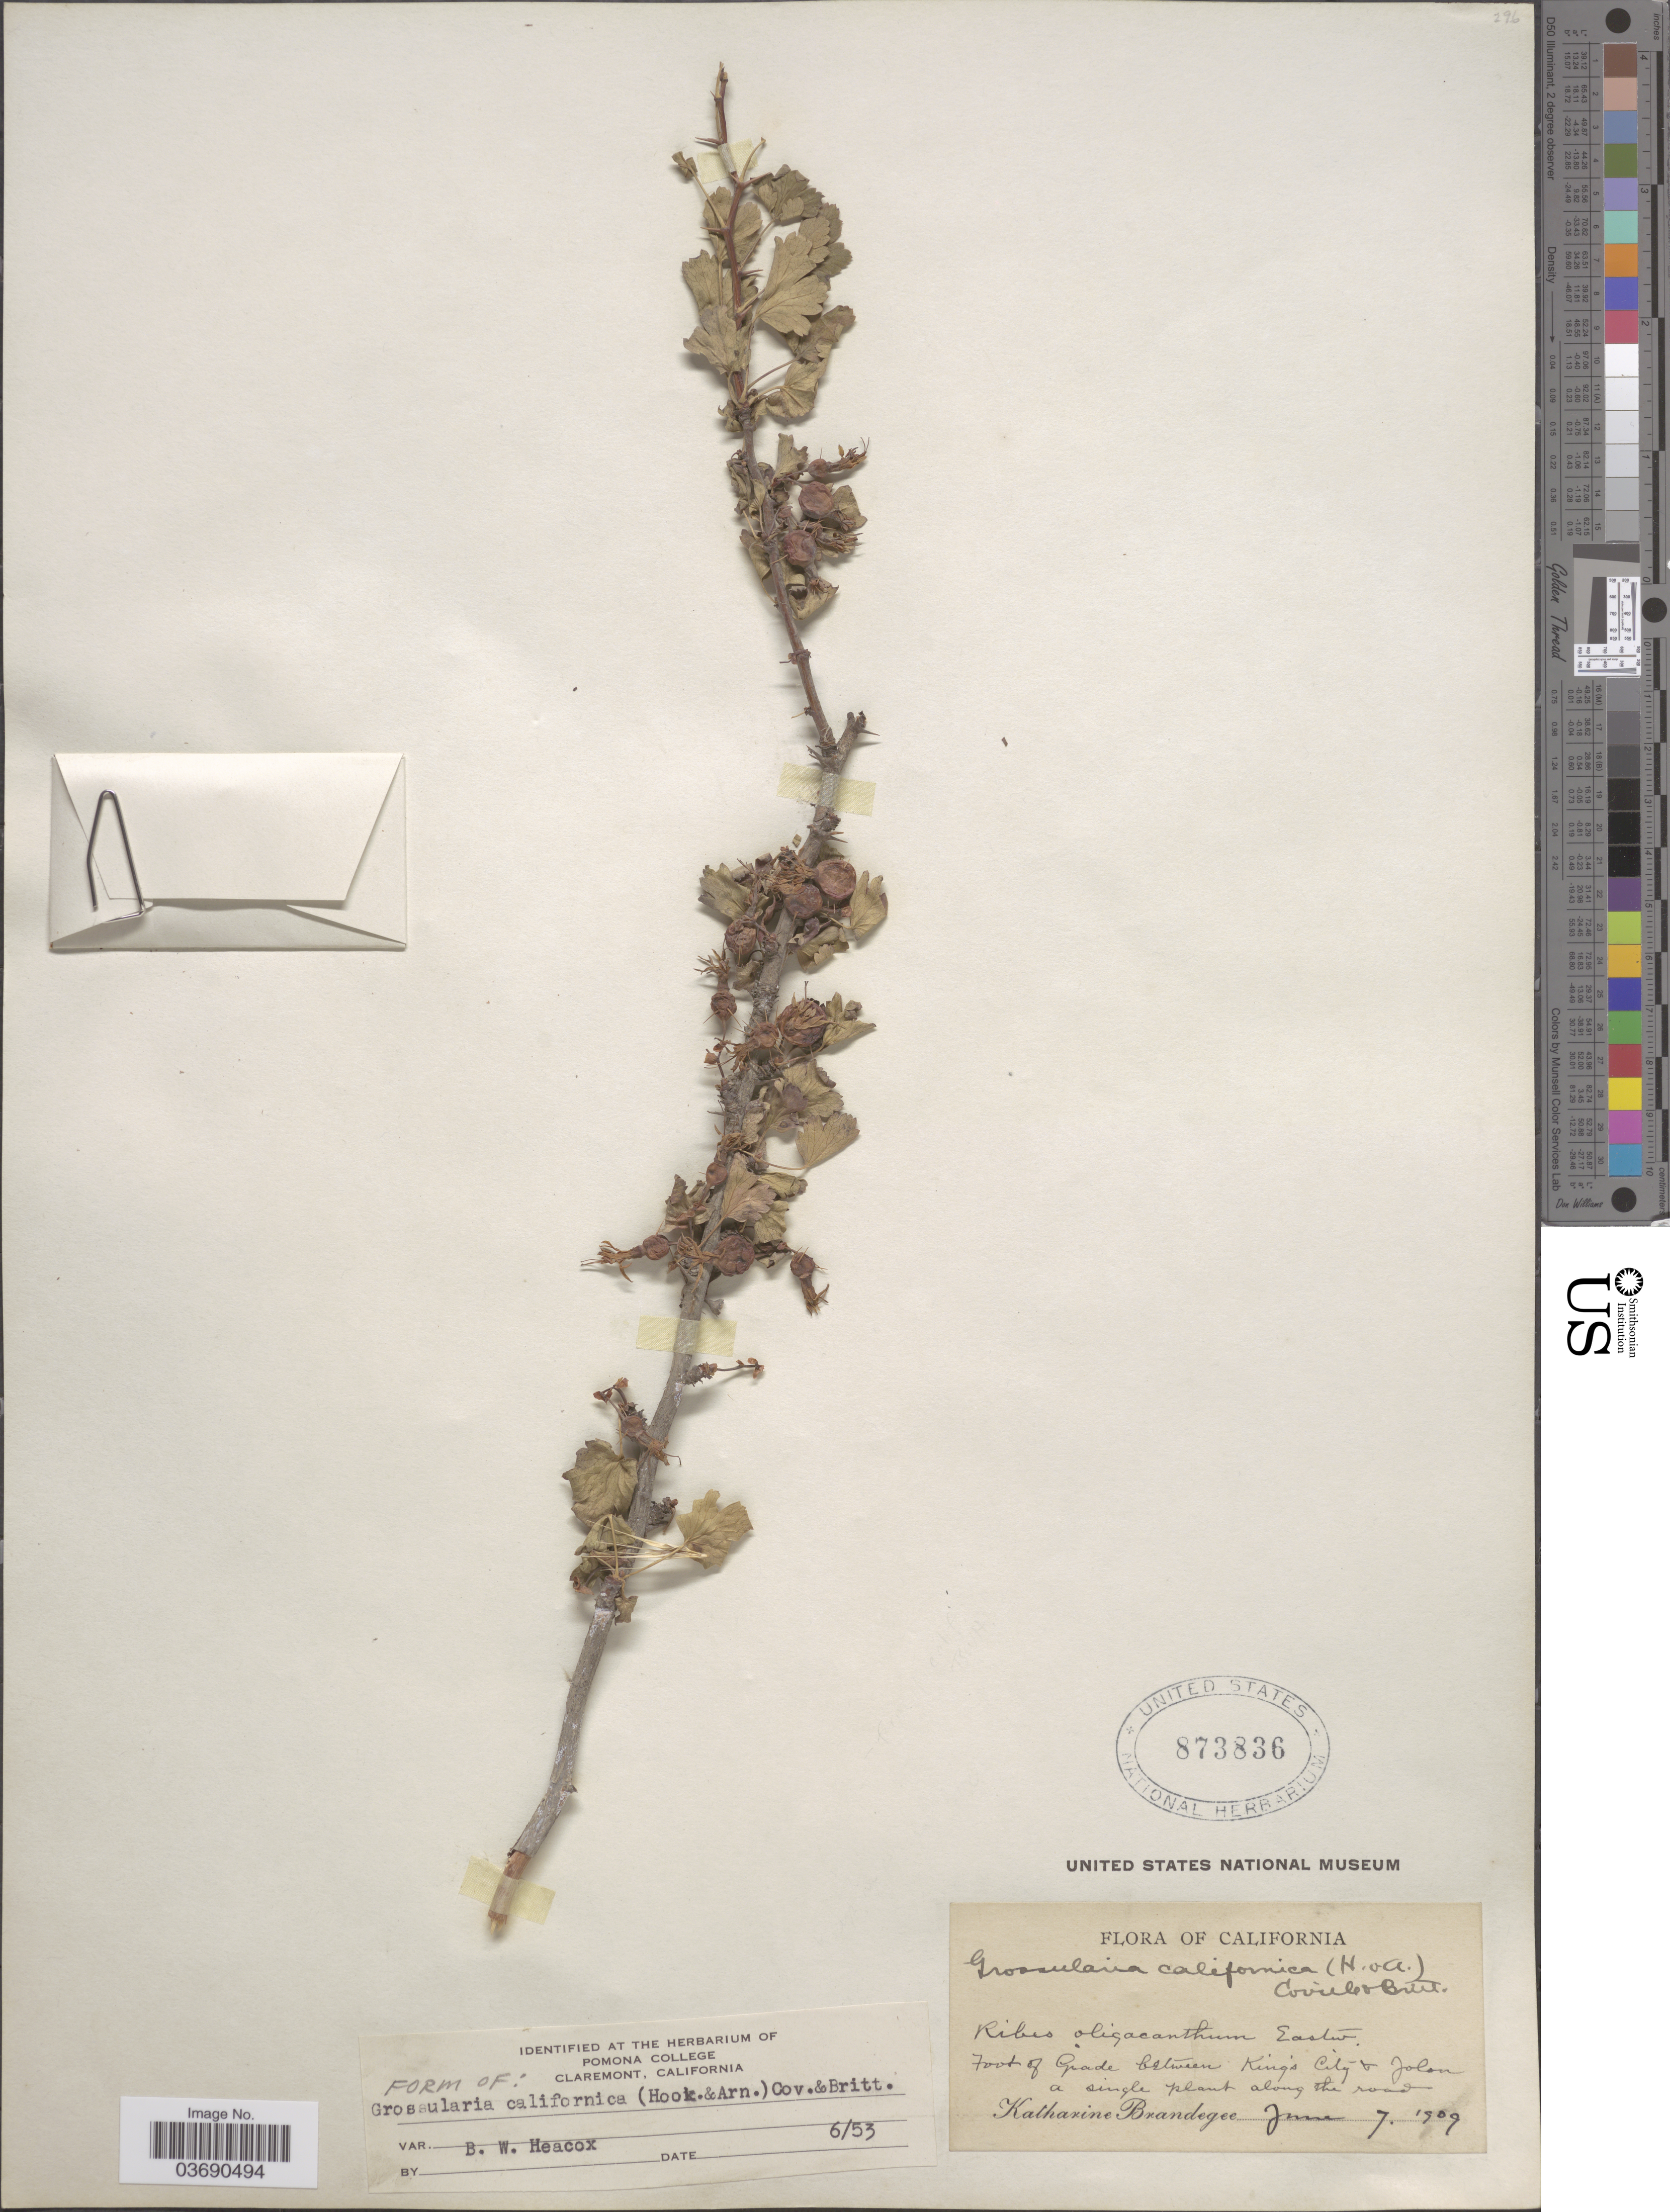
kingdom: Plantae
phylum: Tracheophyta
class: Magnoliopsida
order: Saxifragales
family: Grossulariaceae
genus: Ribes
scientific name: Ribes californicum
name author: Hook. & Arn.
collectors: M. K. Brandegee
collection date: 1909-06-07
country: United States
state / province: California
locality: Foot of Grade between King's City to Jolon.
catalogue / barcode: US 873836